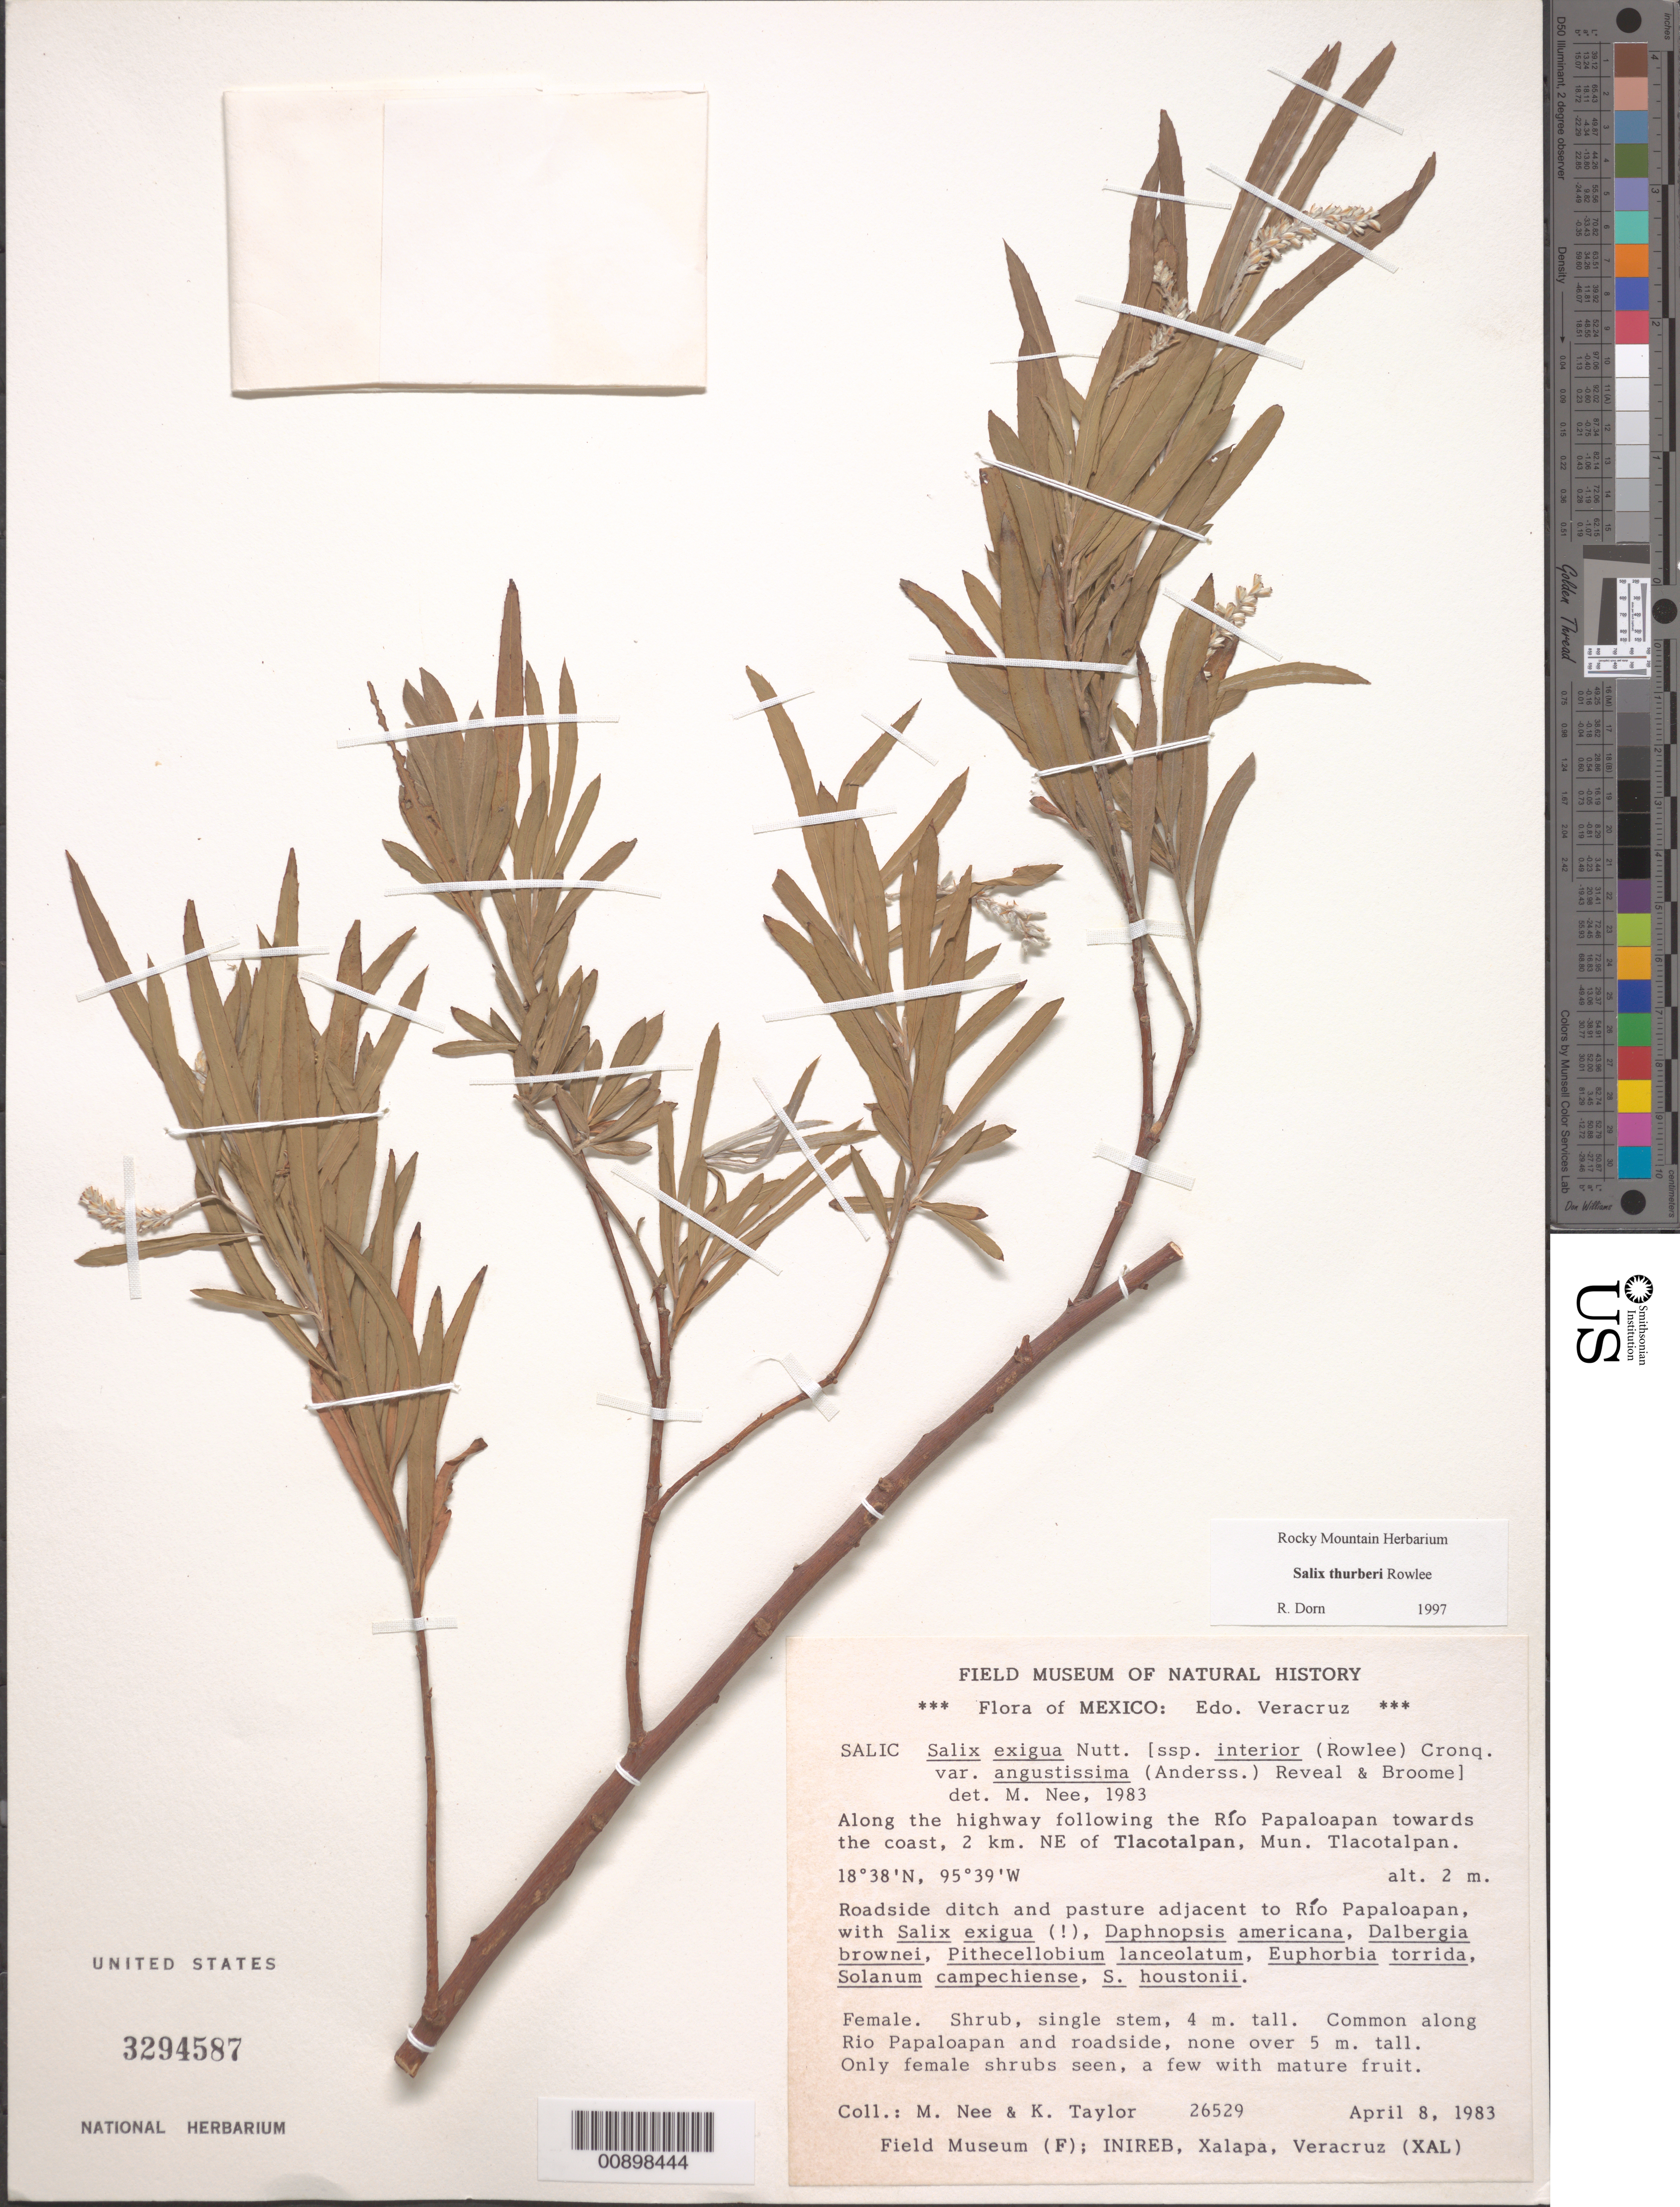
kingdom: Plantae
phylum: Tracheophyta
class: Magnoliopsida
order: Malpighiales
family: Salicaceae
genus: Salix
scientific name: Salix thurberi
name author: Rowlee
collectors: M. Nee & K. Taylor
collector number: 26529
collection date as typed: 08 Apr 1983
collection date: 1983-04-08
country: Mexico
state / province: Veracruz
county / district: Tlacotalpan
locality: Along the highway following the Río Papaloapan towards the coast, 2 km. NE of Tlacotalpan, Mun. Tlacotalpan, Edo. Veracruz.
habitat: Roadside ditch and pasture adjacent to Río Papaloapan with Salix exigua (!), Daphnopsis americana, Dalbergia brownei, ..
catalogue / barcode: US 3294587